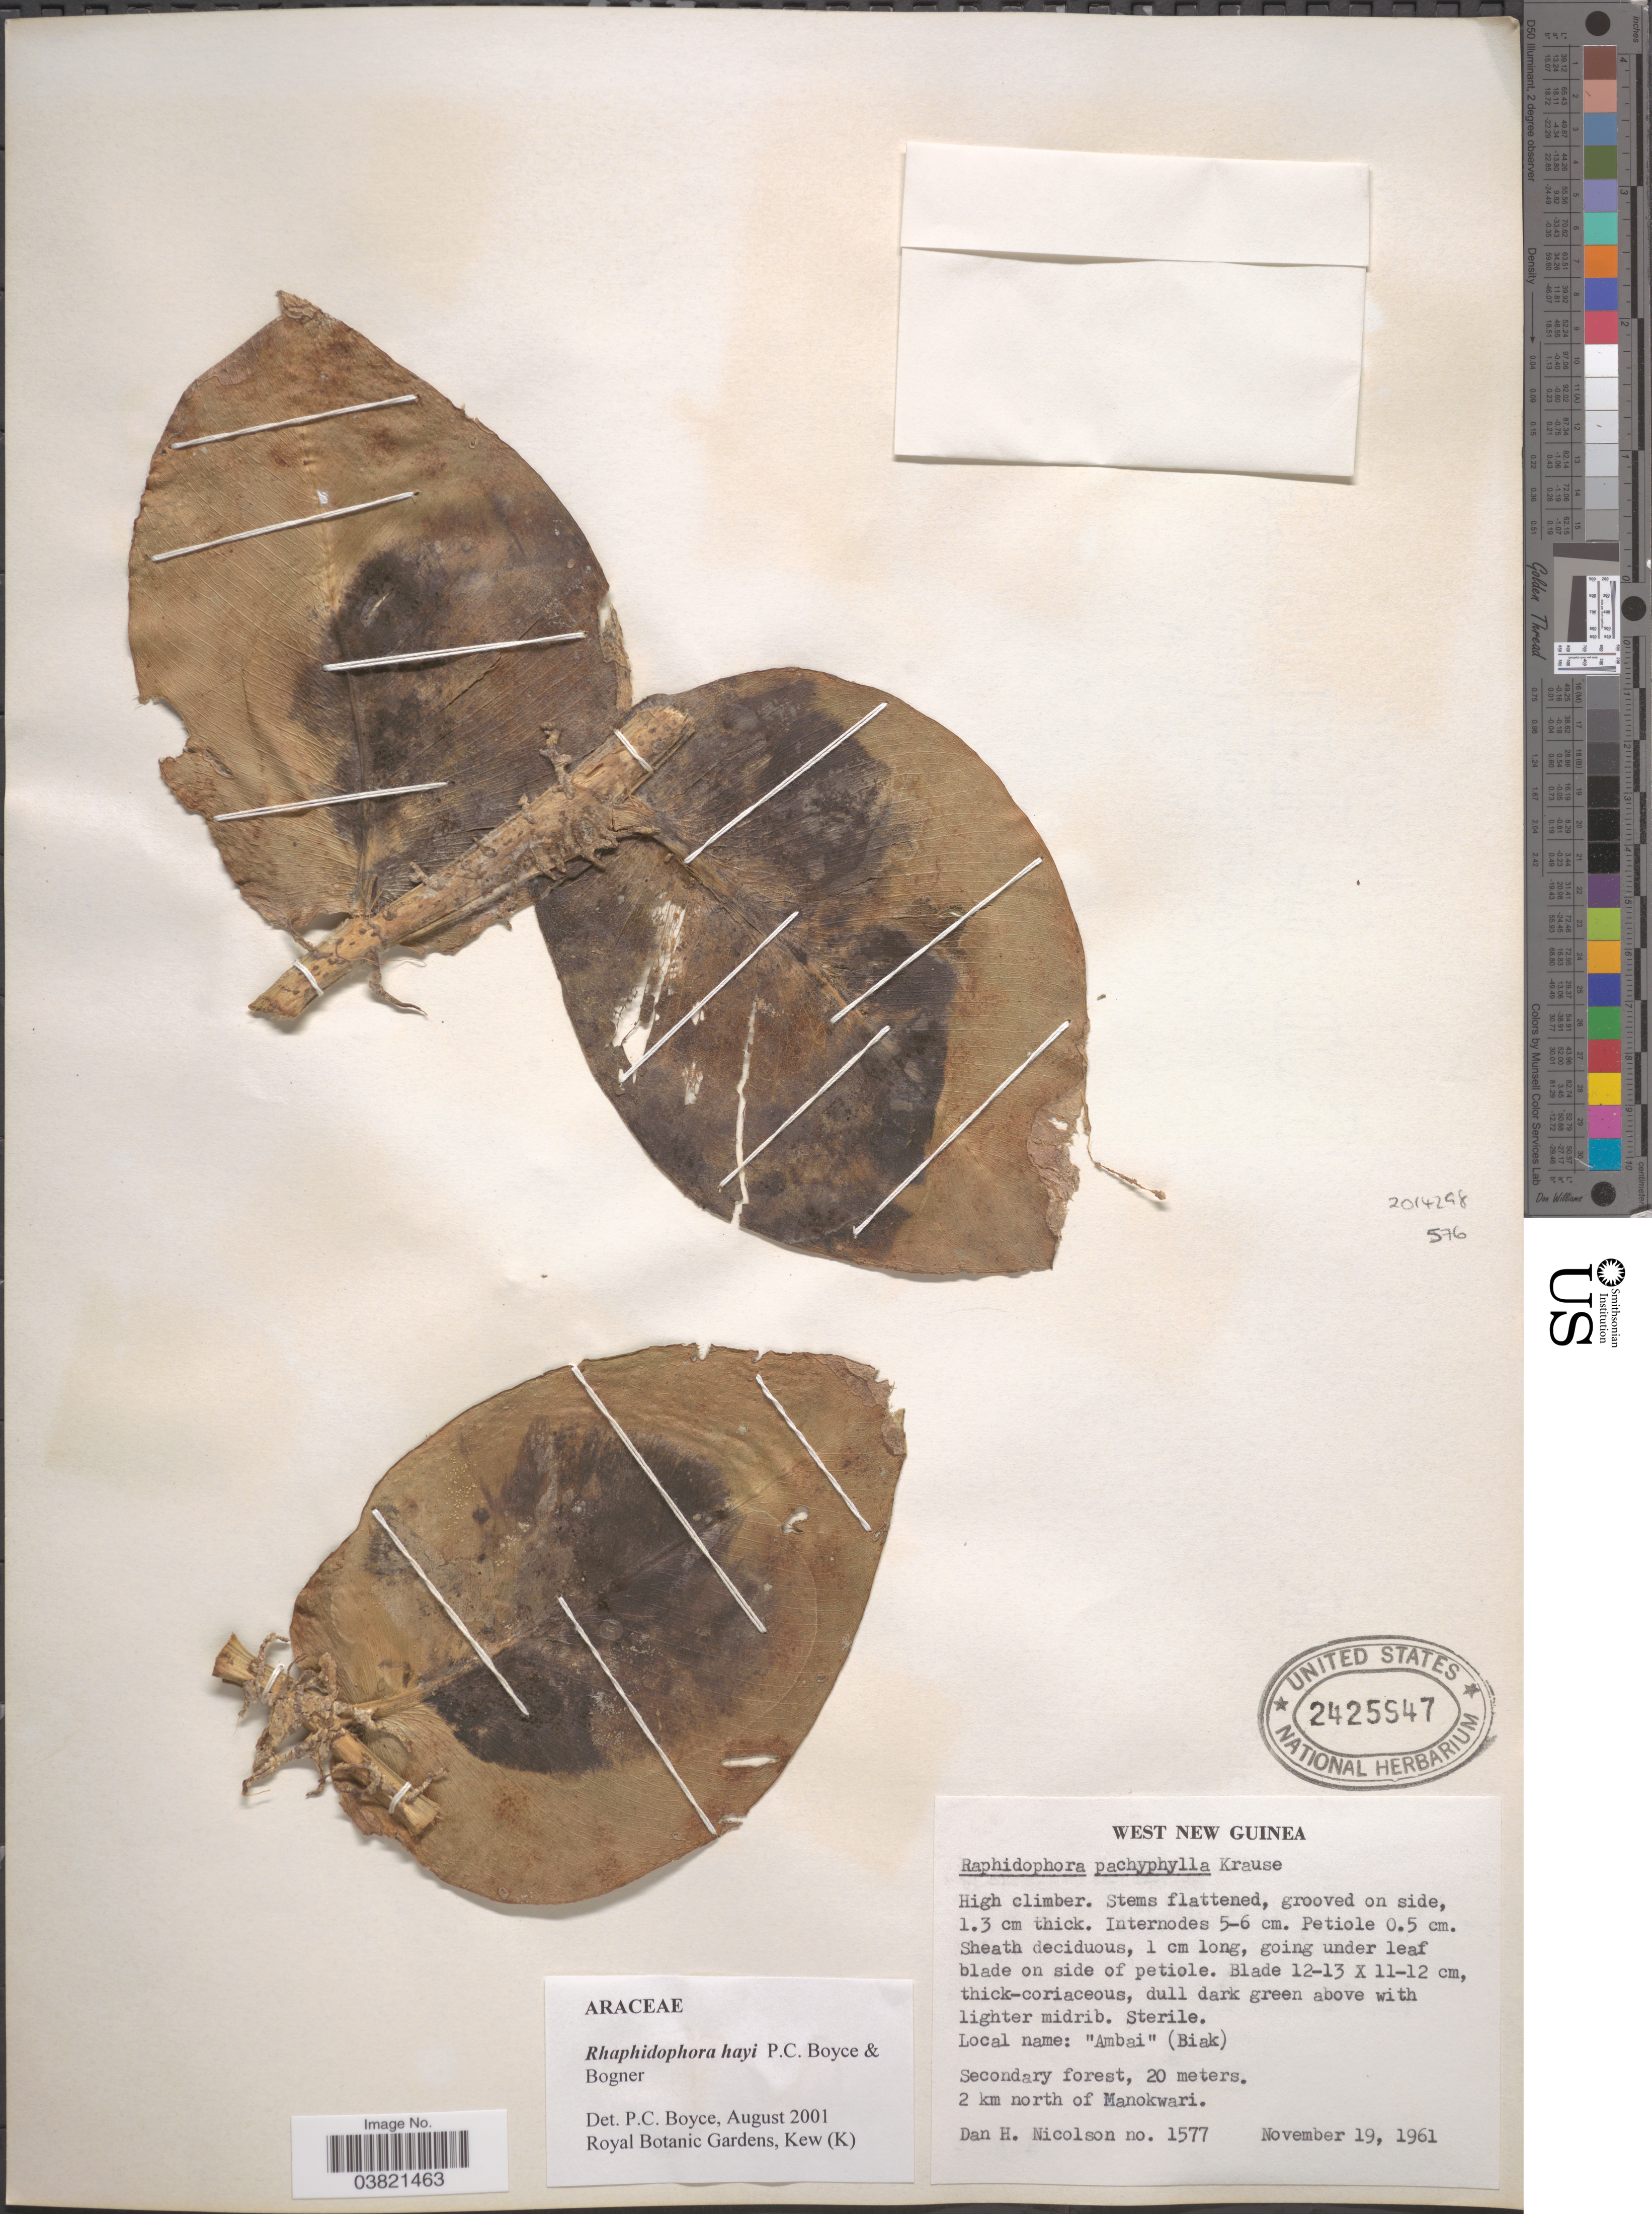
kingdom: Plantae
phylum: Tracheophyta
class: Liliopsida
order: Alismatales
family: Araceae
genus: Rhaphidophora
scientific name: Rhaphidophora hayi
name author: P.C. Boyce & Bogner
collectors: D. H. Nicolson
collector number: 1577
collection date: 1961-11-19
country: Indonesia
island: New Guinea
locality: West New Guinea. 2 km north of Manokwari.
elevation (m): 20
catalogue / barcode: US 2425847